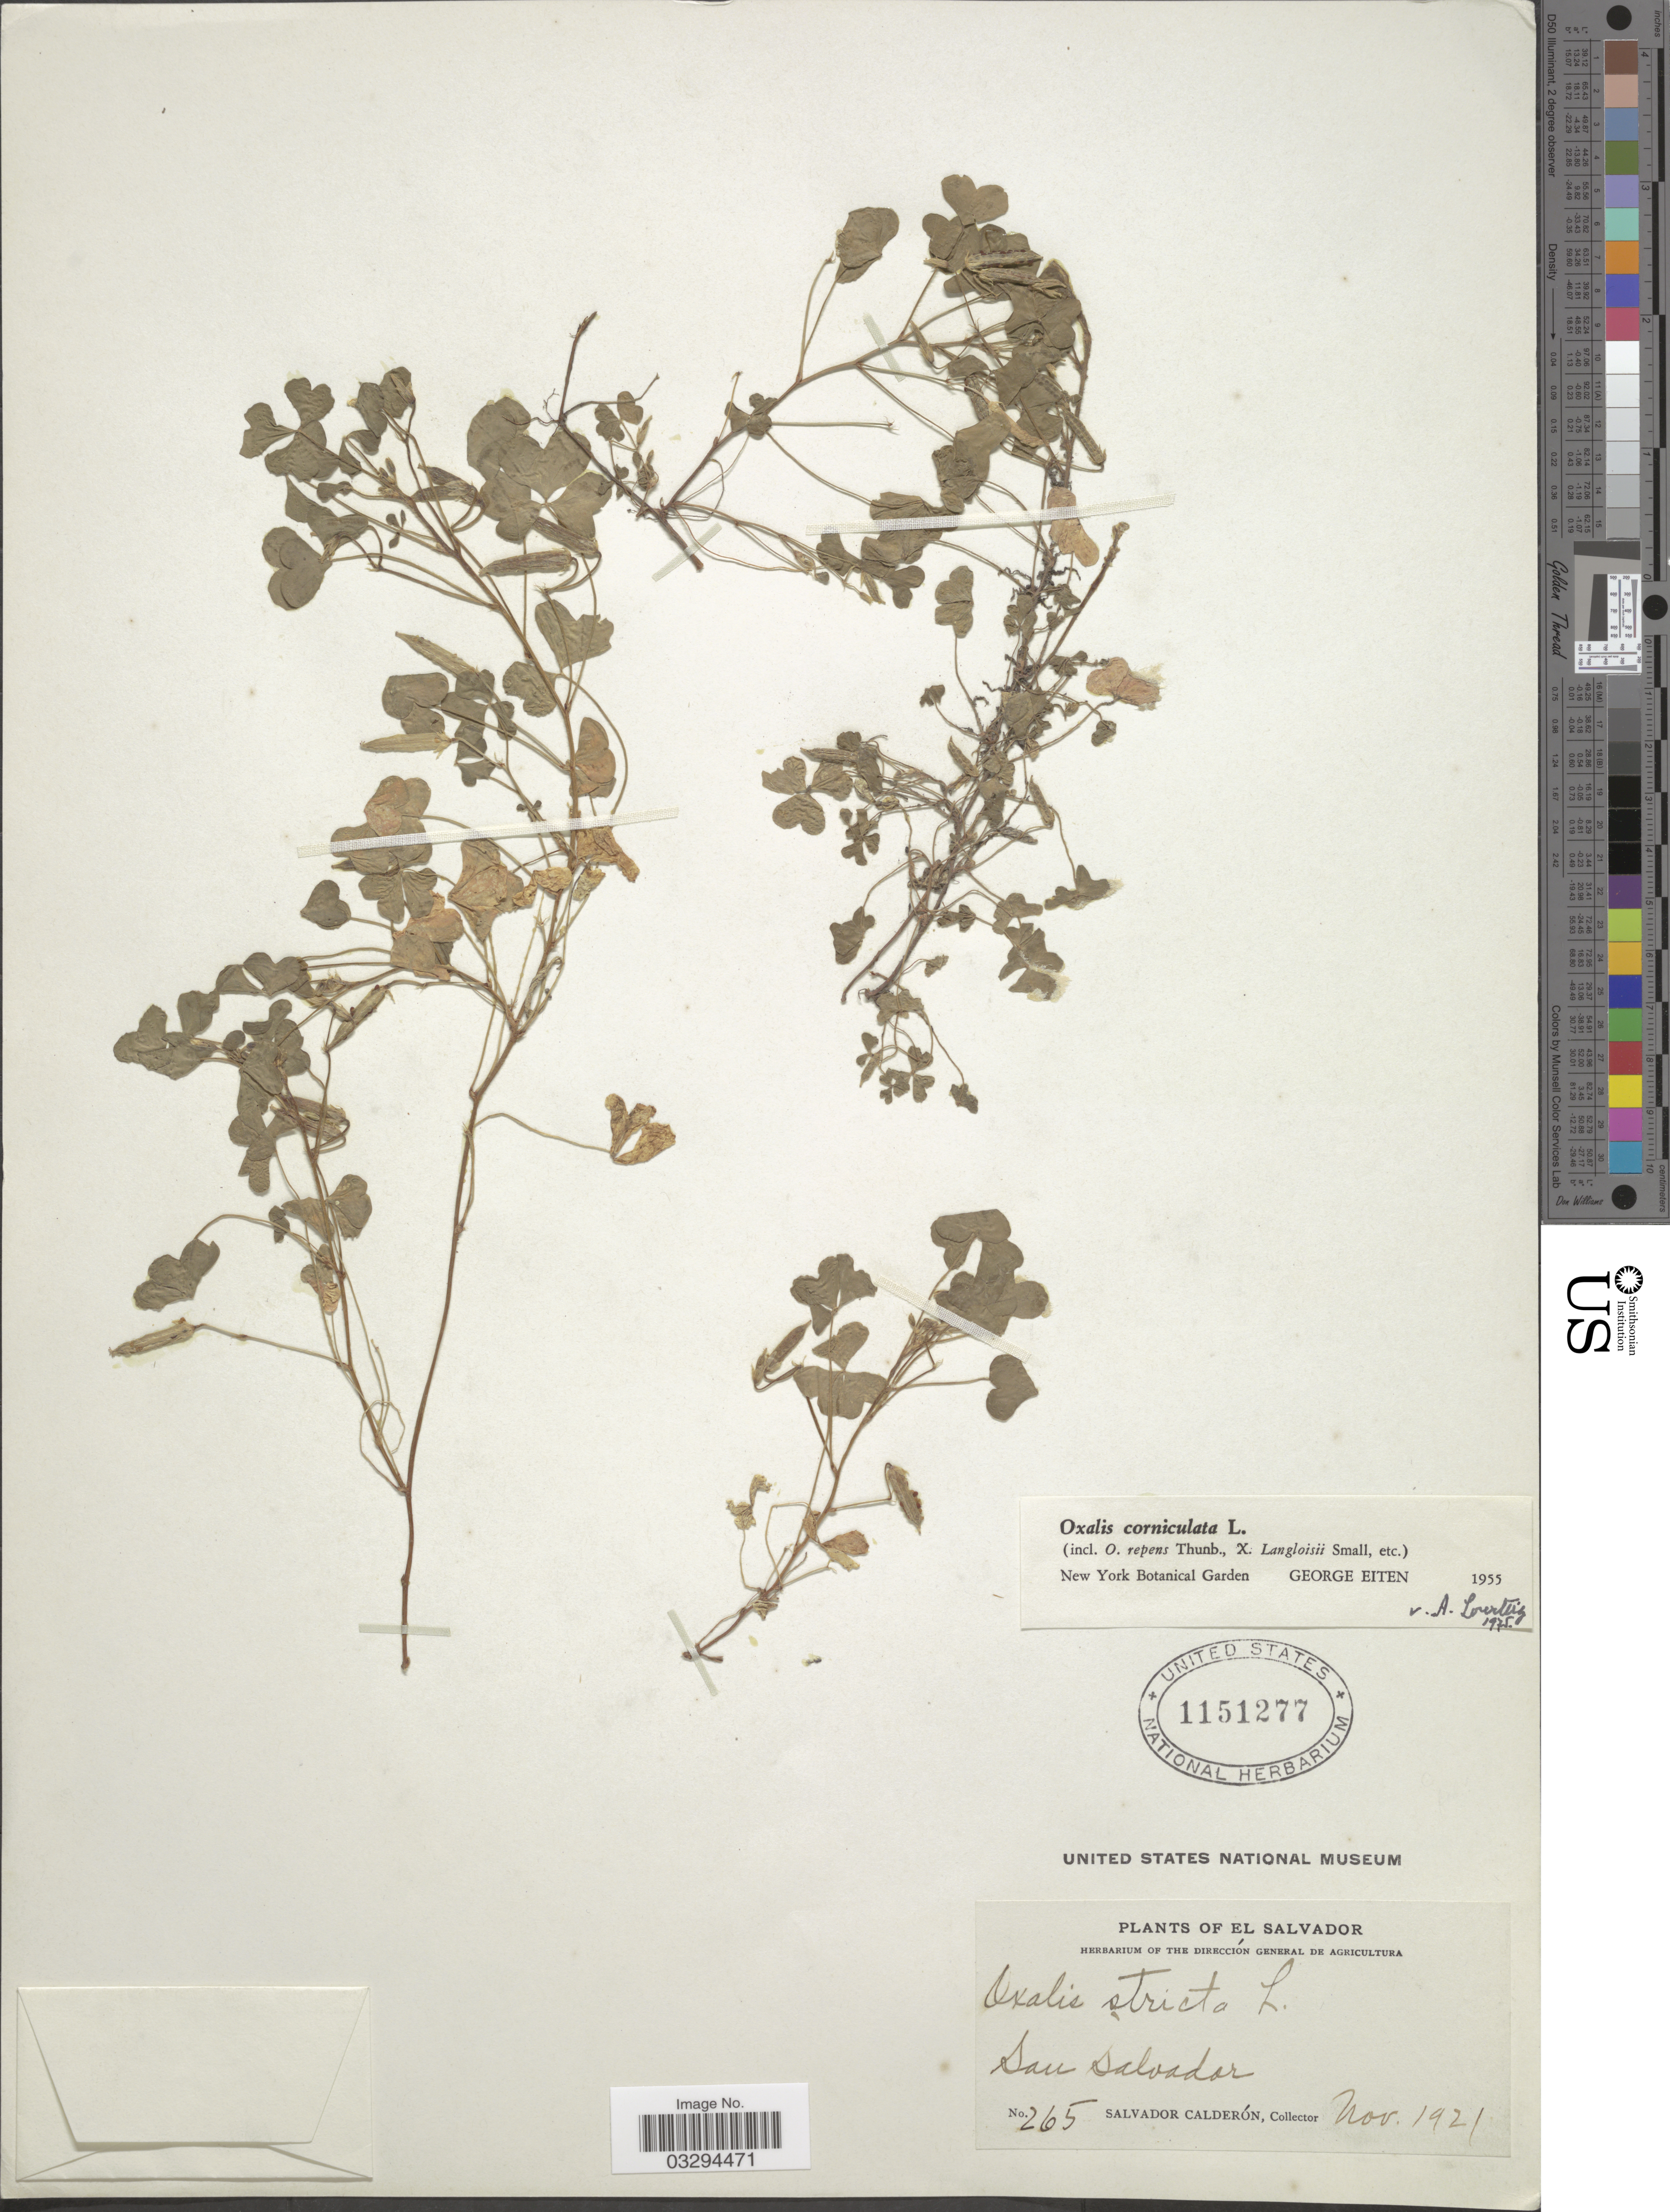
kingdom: Plantae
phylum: Tracheophyta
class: Magnoliopsida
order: Oxalidales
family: Oxalidaceae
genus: Oxalis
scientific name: Oxalis corniculata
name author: L.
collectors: S. Calderón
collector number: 265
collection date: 1921-11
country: El Salvador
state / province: San Salvador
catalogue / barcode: US 1151277